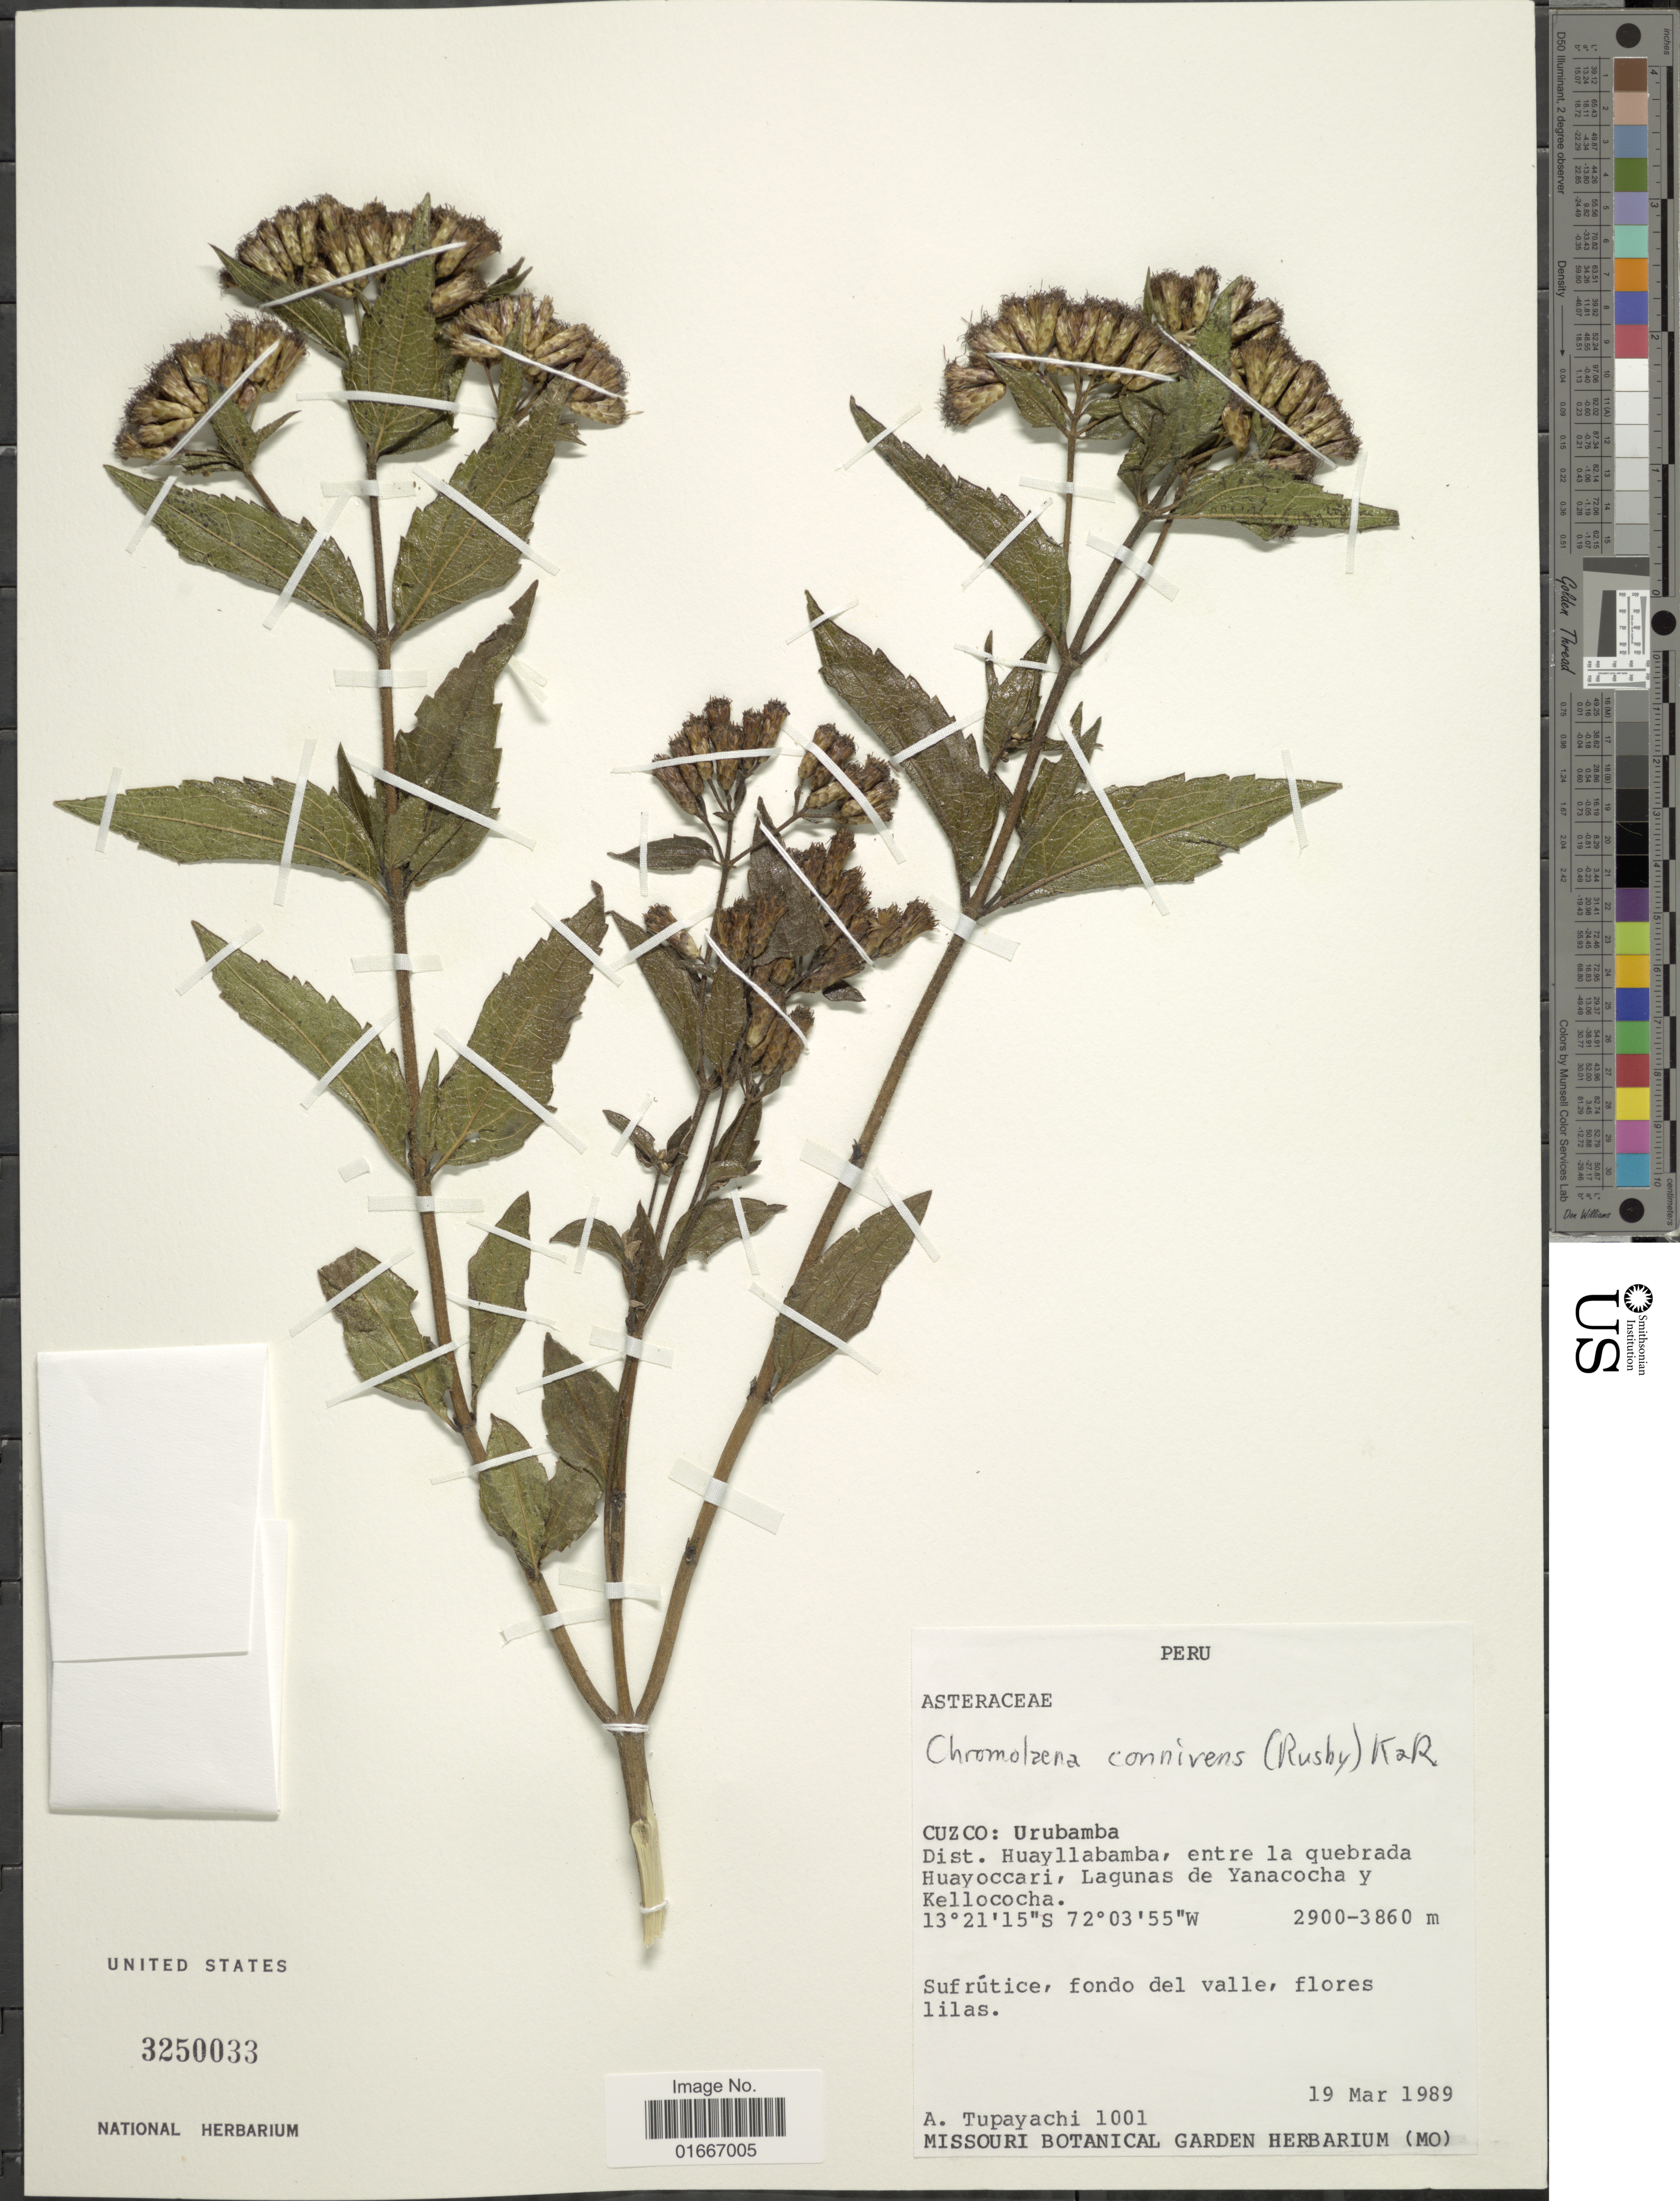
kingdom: Plantae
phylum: Tracheophyta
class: Magnoliopsida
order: Asterales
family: Asteraceae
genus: Chromolaena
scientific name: Chromolaena connivens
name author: (Rusby) R.M. King & H. Rob.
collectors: A. Tupayachi H.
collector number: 1001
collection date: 1989-03-19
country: Peru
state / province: Cusco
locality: Cuzco: Urubamba. Dist. Huaylabamba, entre quebrada de Huayoccari y laguna de Yanacocha hacia el Sur-oeste (Huaran)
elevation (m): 2900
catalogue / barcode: US 3250033